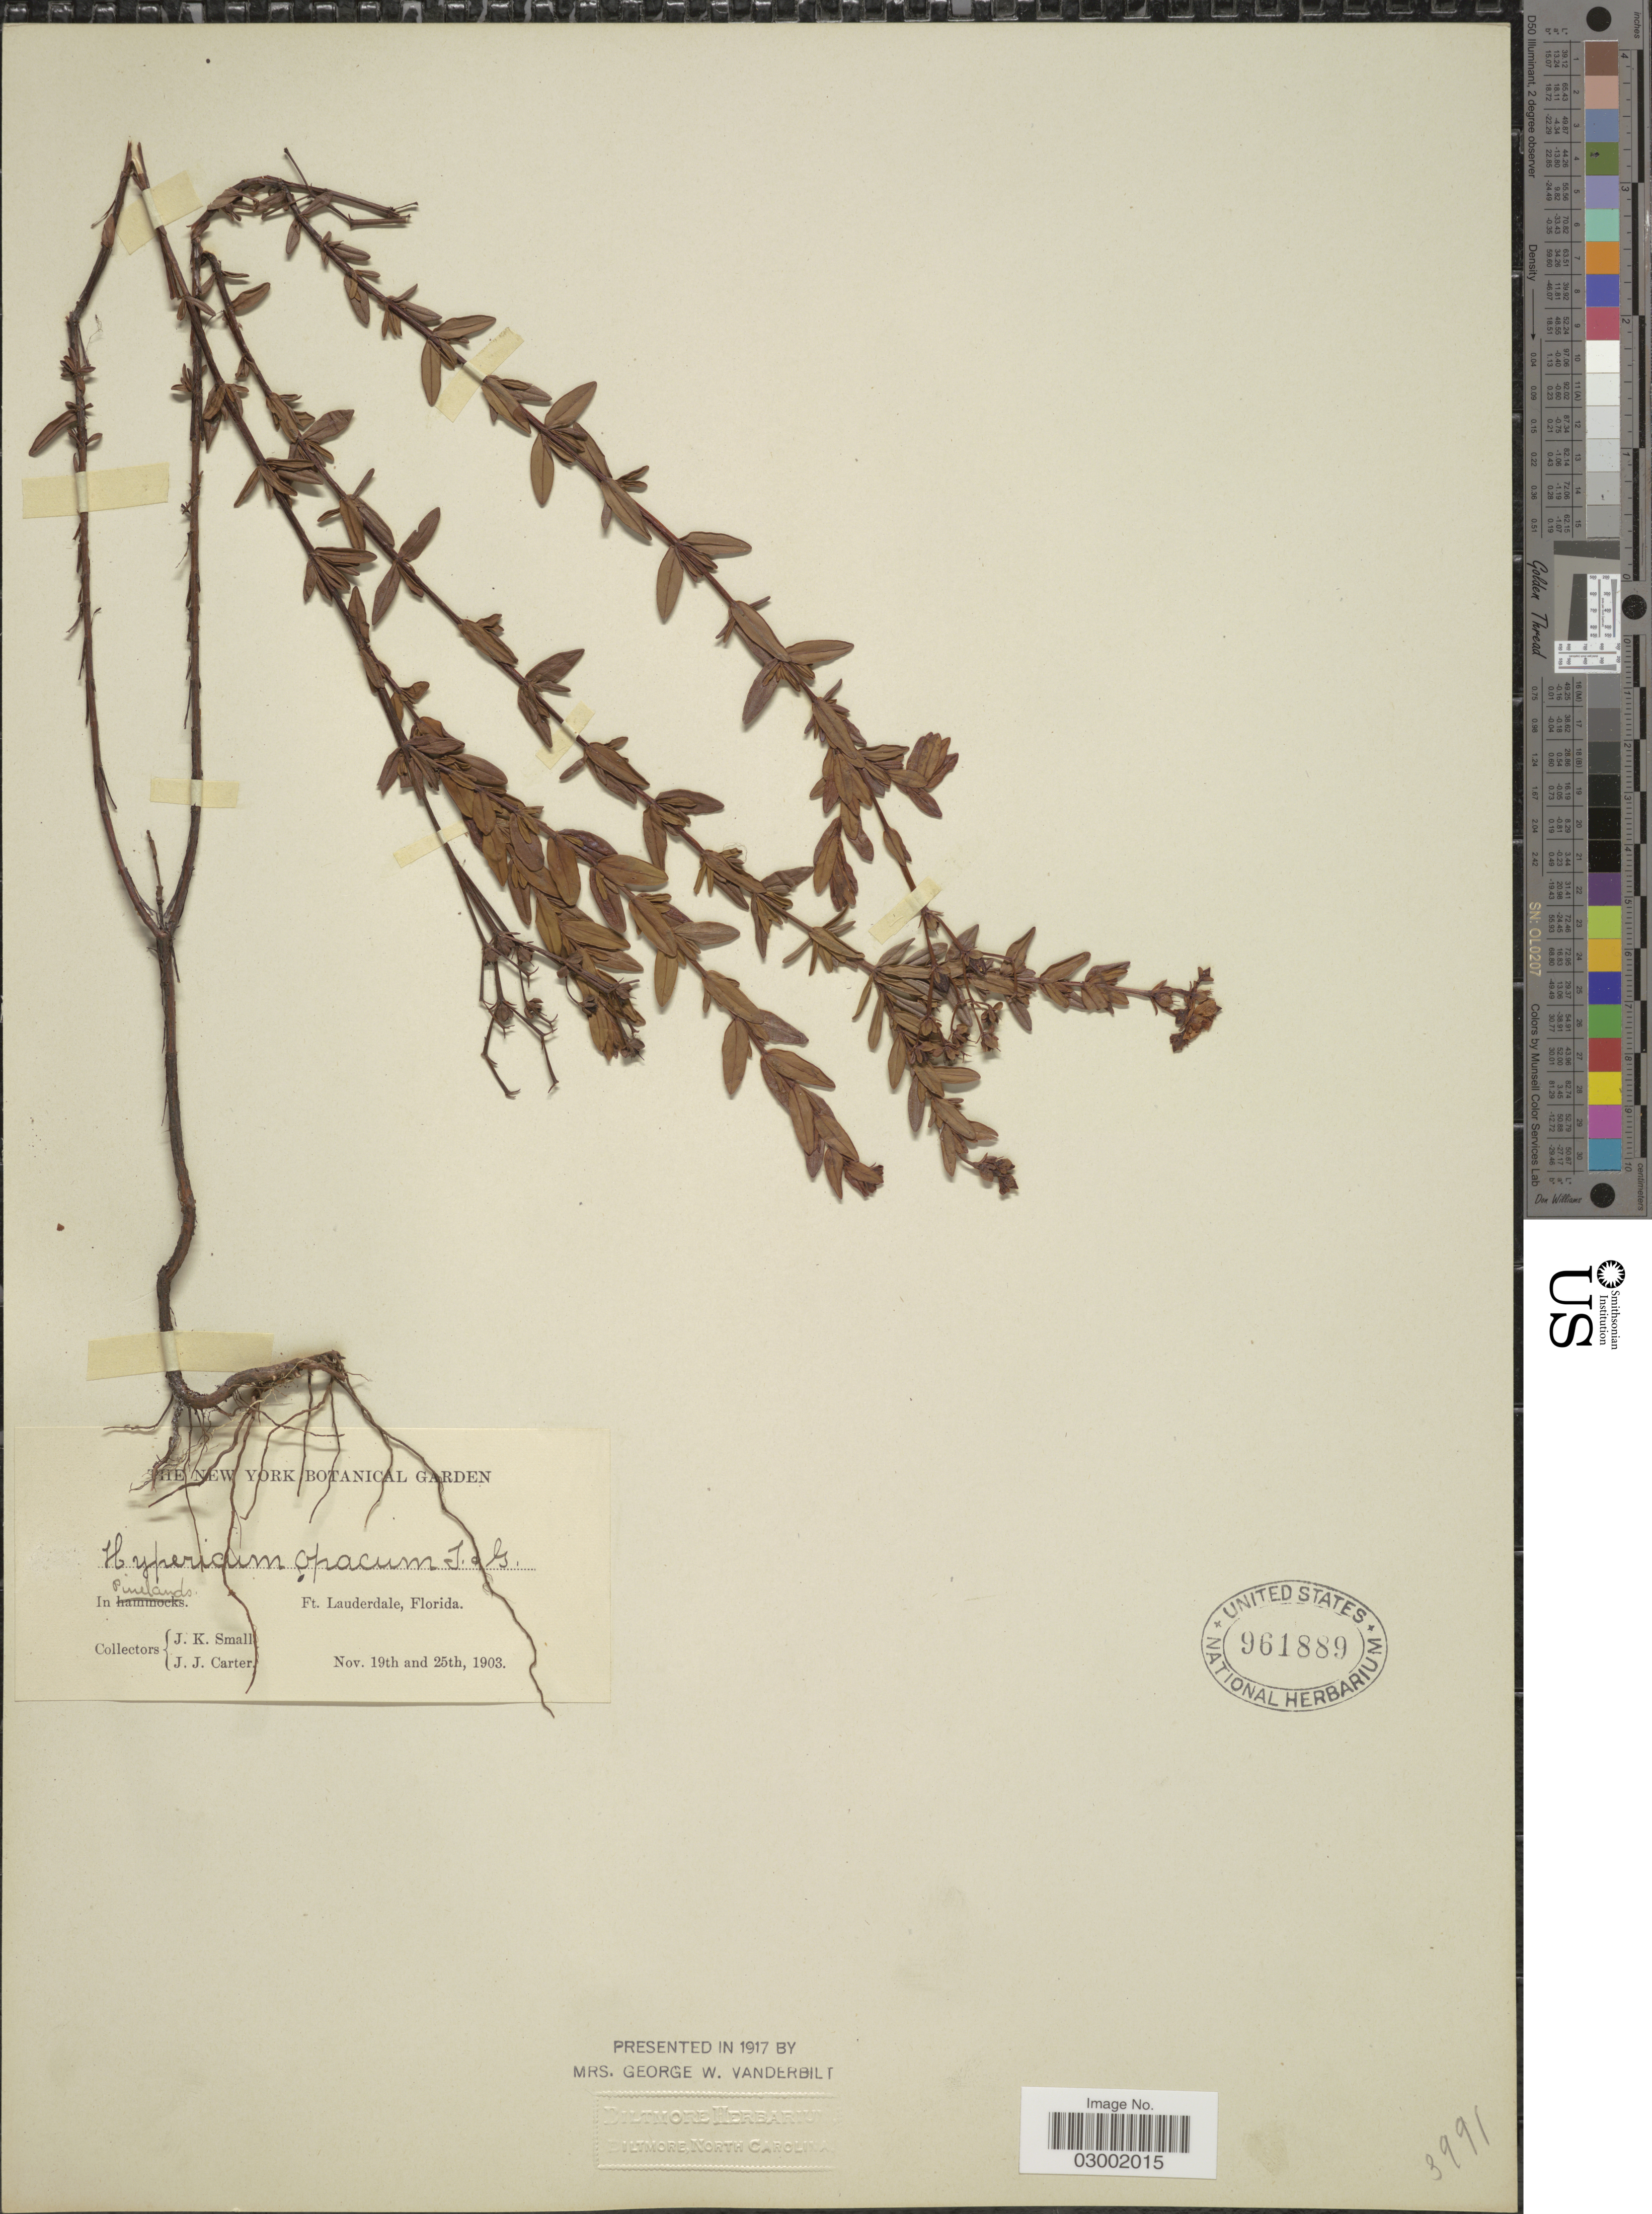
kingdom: Plantae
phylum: Tracheophyta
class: Magnoliopsida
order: Malpighiales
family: Hypericaceae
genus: Hypericum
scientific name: Hypericum opacum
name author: Torr. & A. Gray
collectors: J. K. Small & J. Carter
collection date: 1903-11-19/1903-11-25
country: United States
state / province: Florida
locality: Ft. Lauderdale.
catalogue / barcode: US 961889